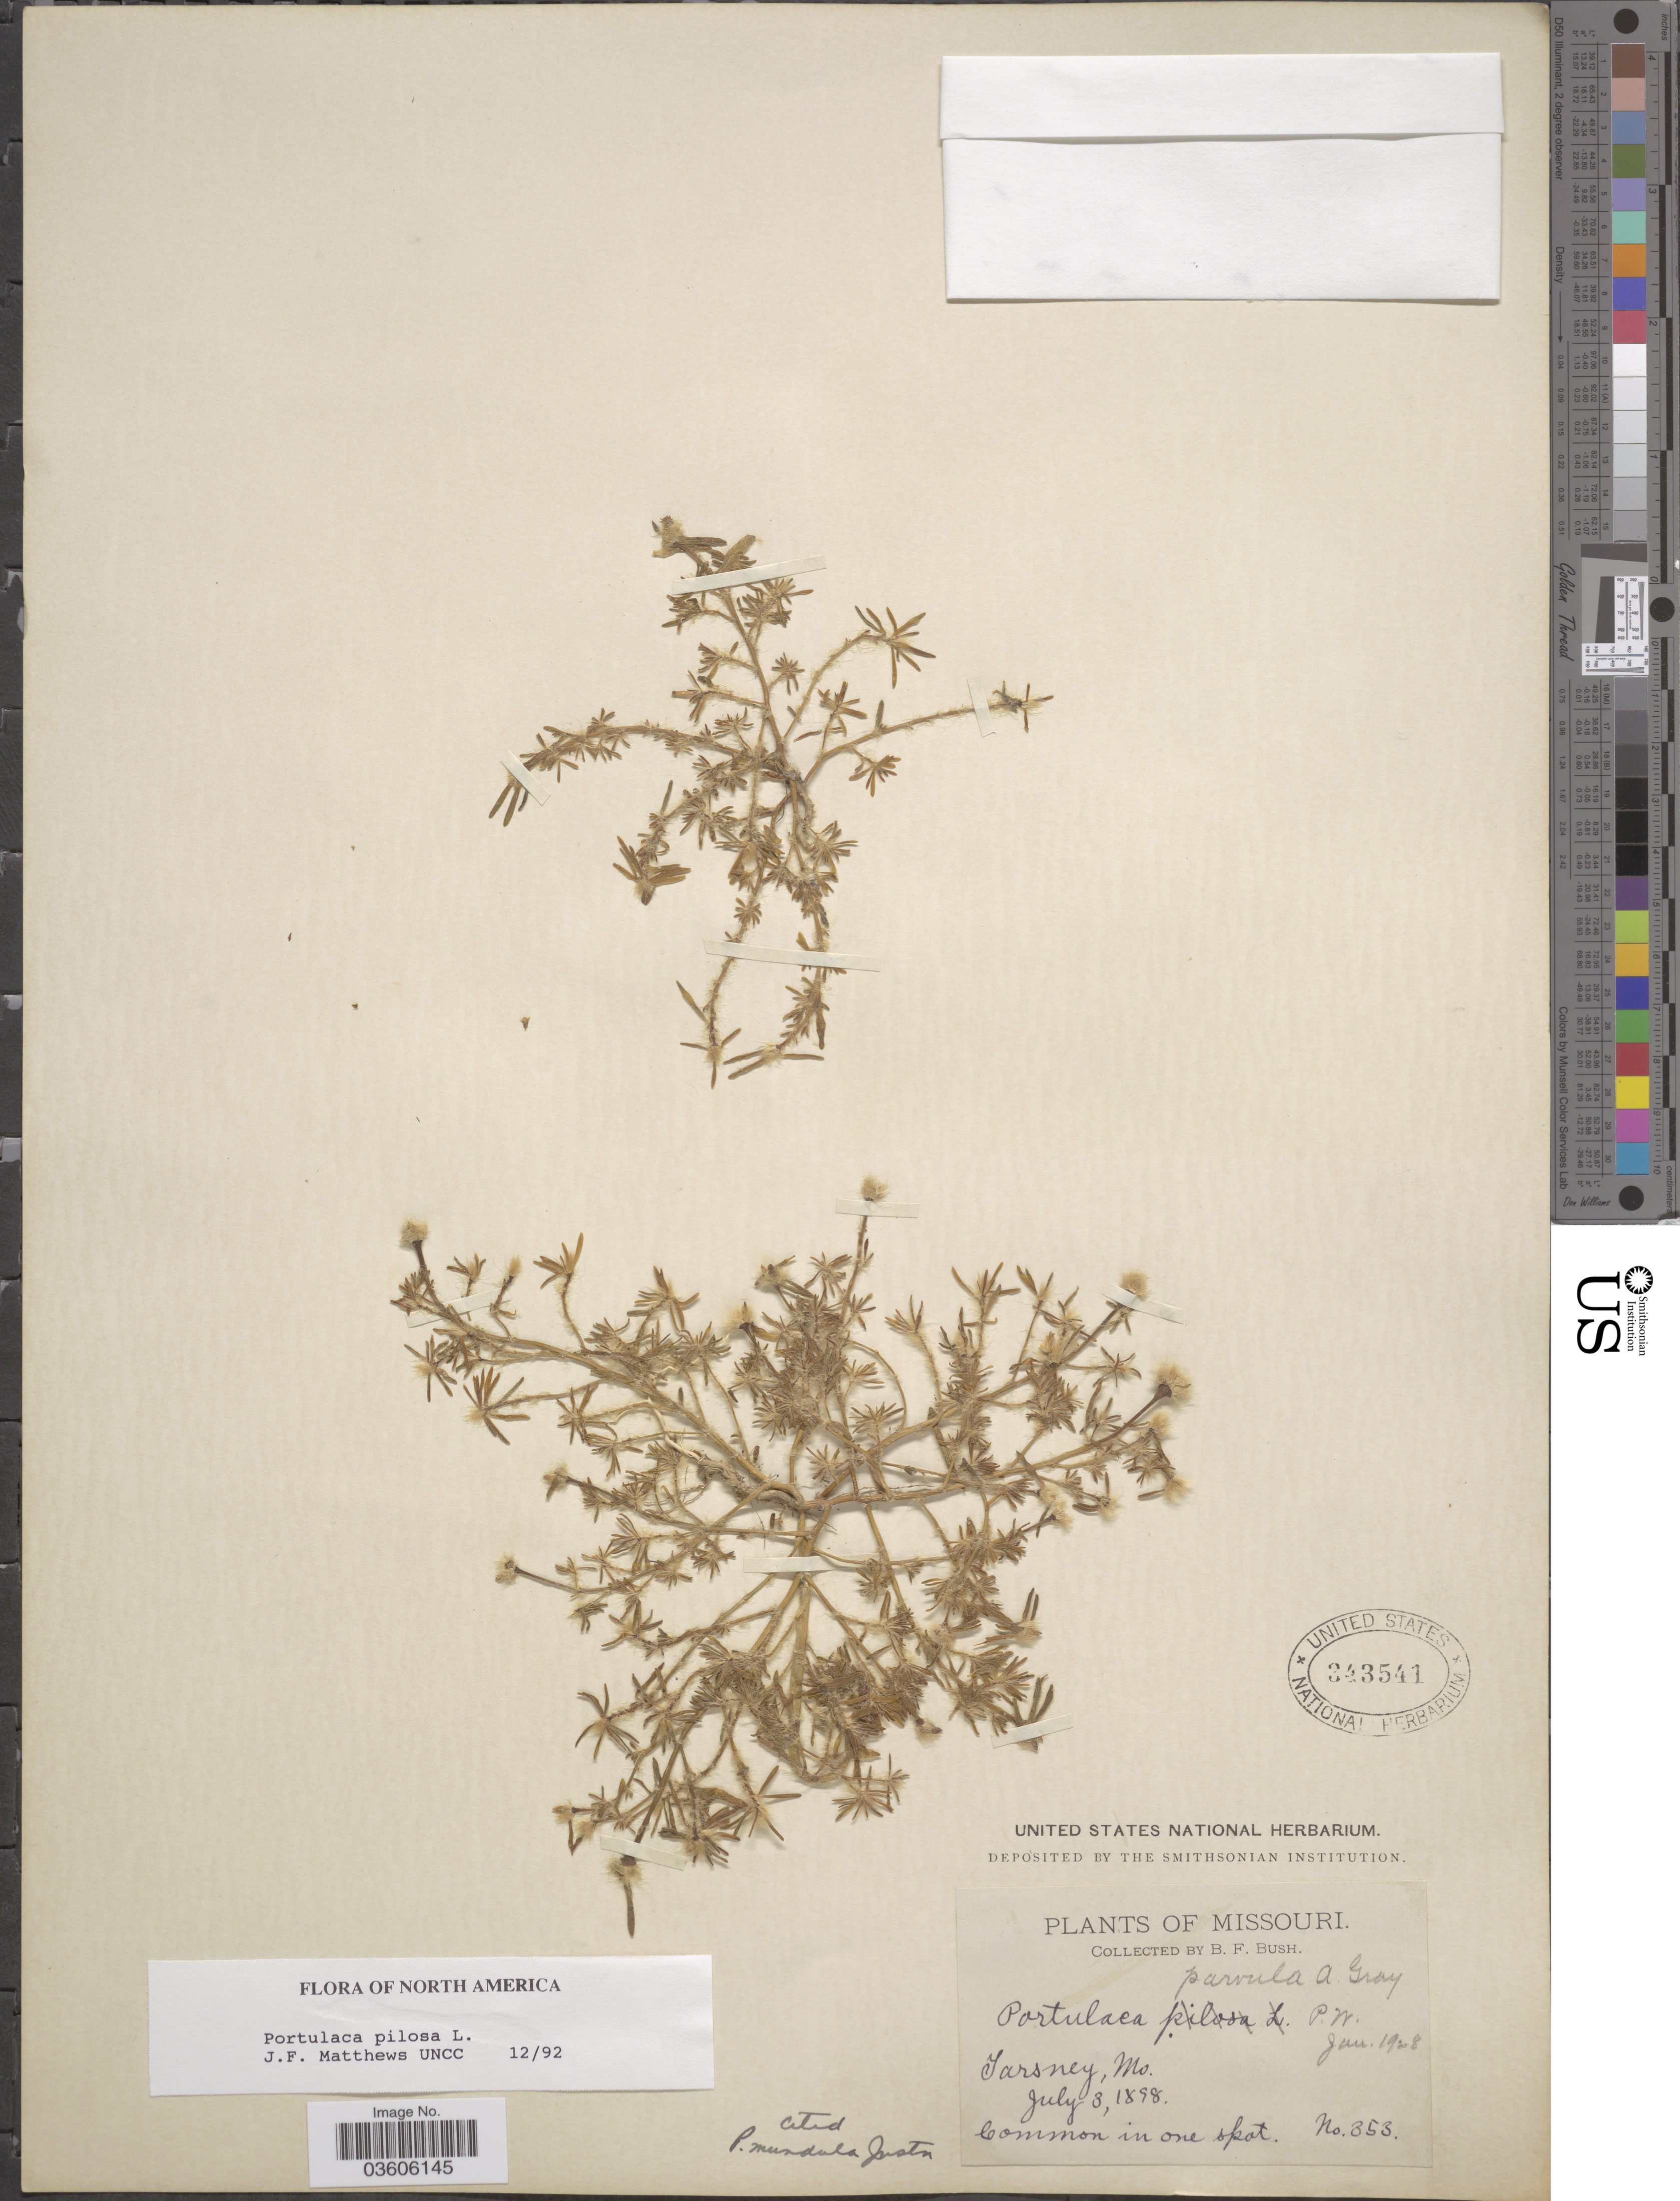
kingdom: Plantae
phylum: Tracheophyta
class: Magnoliopsida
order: Caryophyllales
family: Portulacaceae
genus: Portulaca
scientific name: Portulaca pilosa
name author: L.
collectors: B. F. Bush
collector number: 353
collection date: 1898-07-03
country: United States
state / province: Missouri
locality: Tarsney.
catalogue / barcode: US 343541